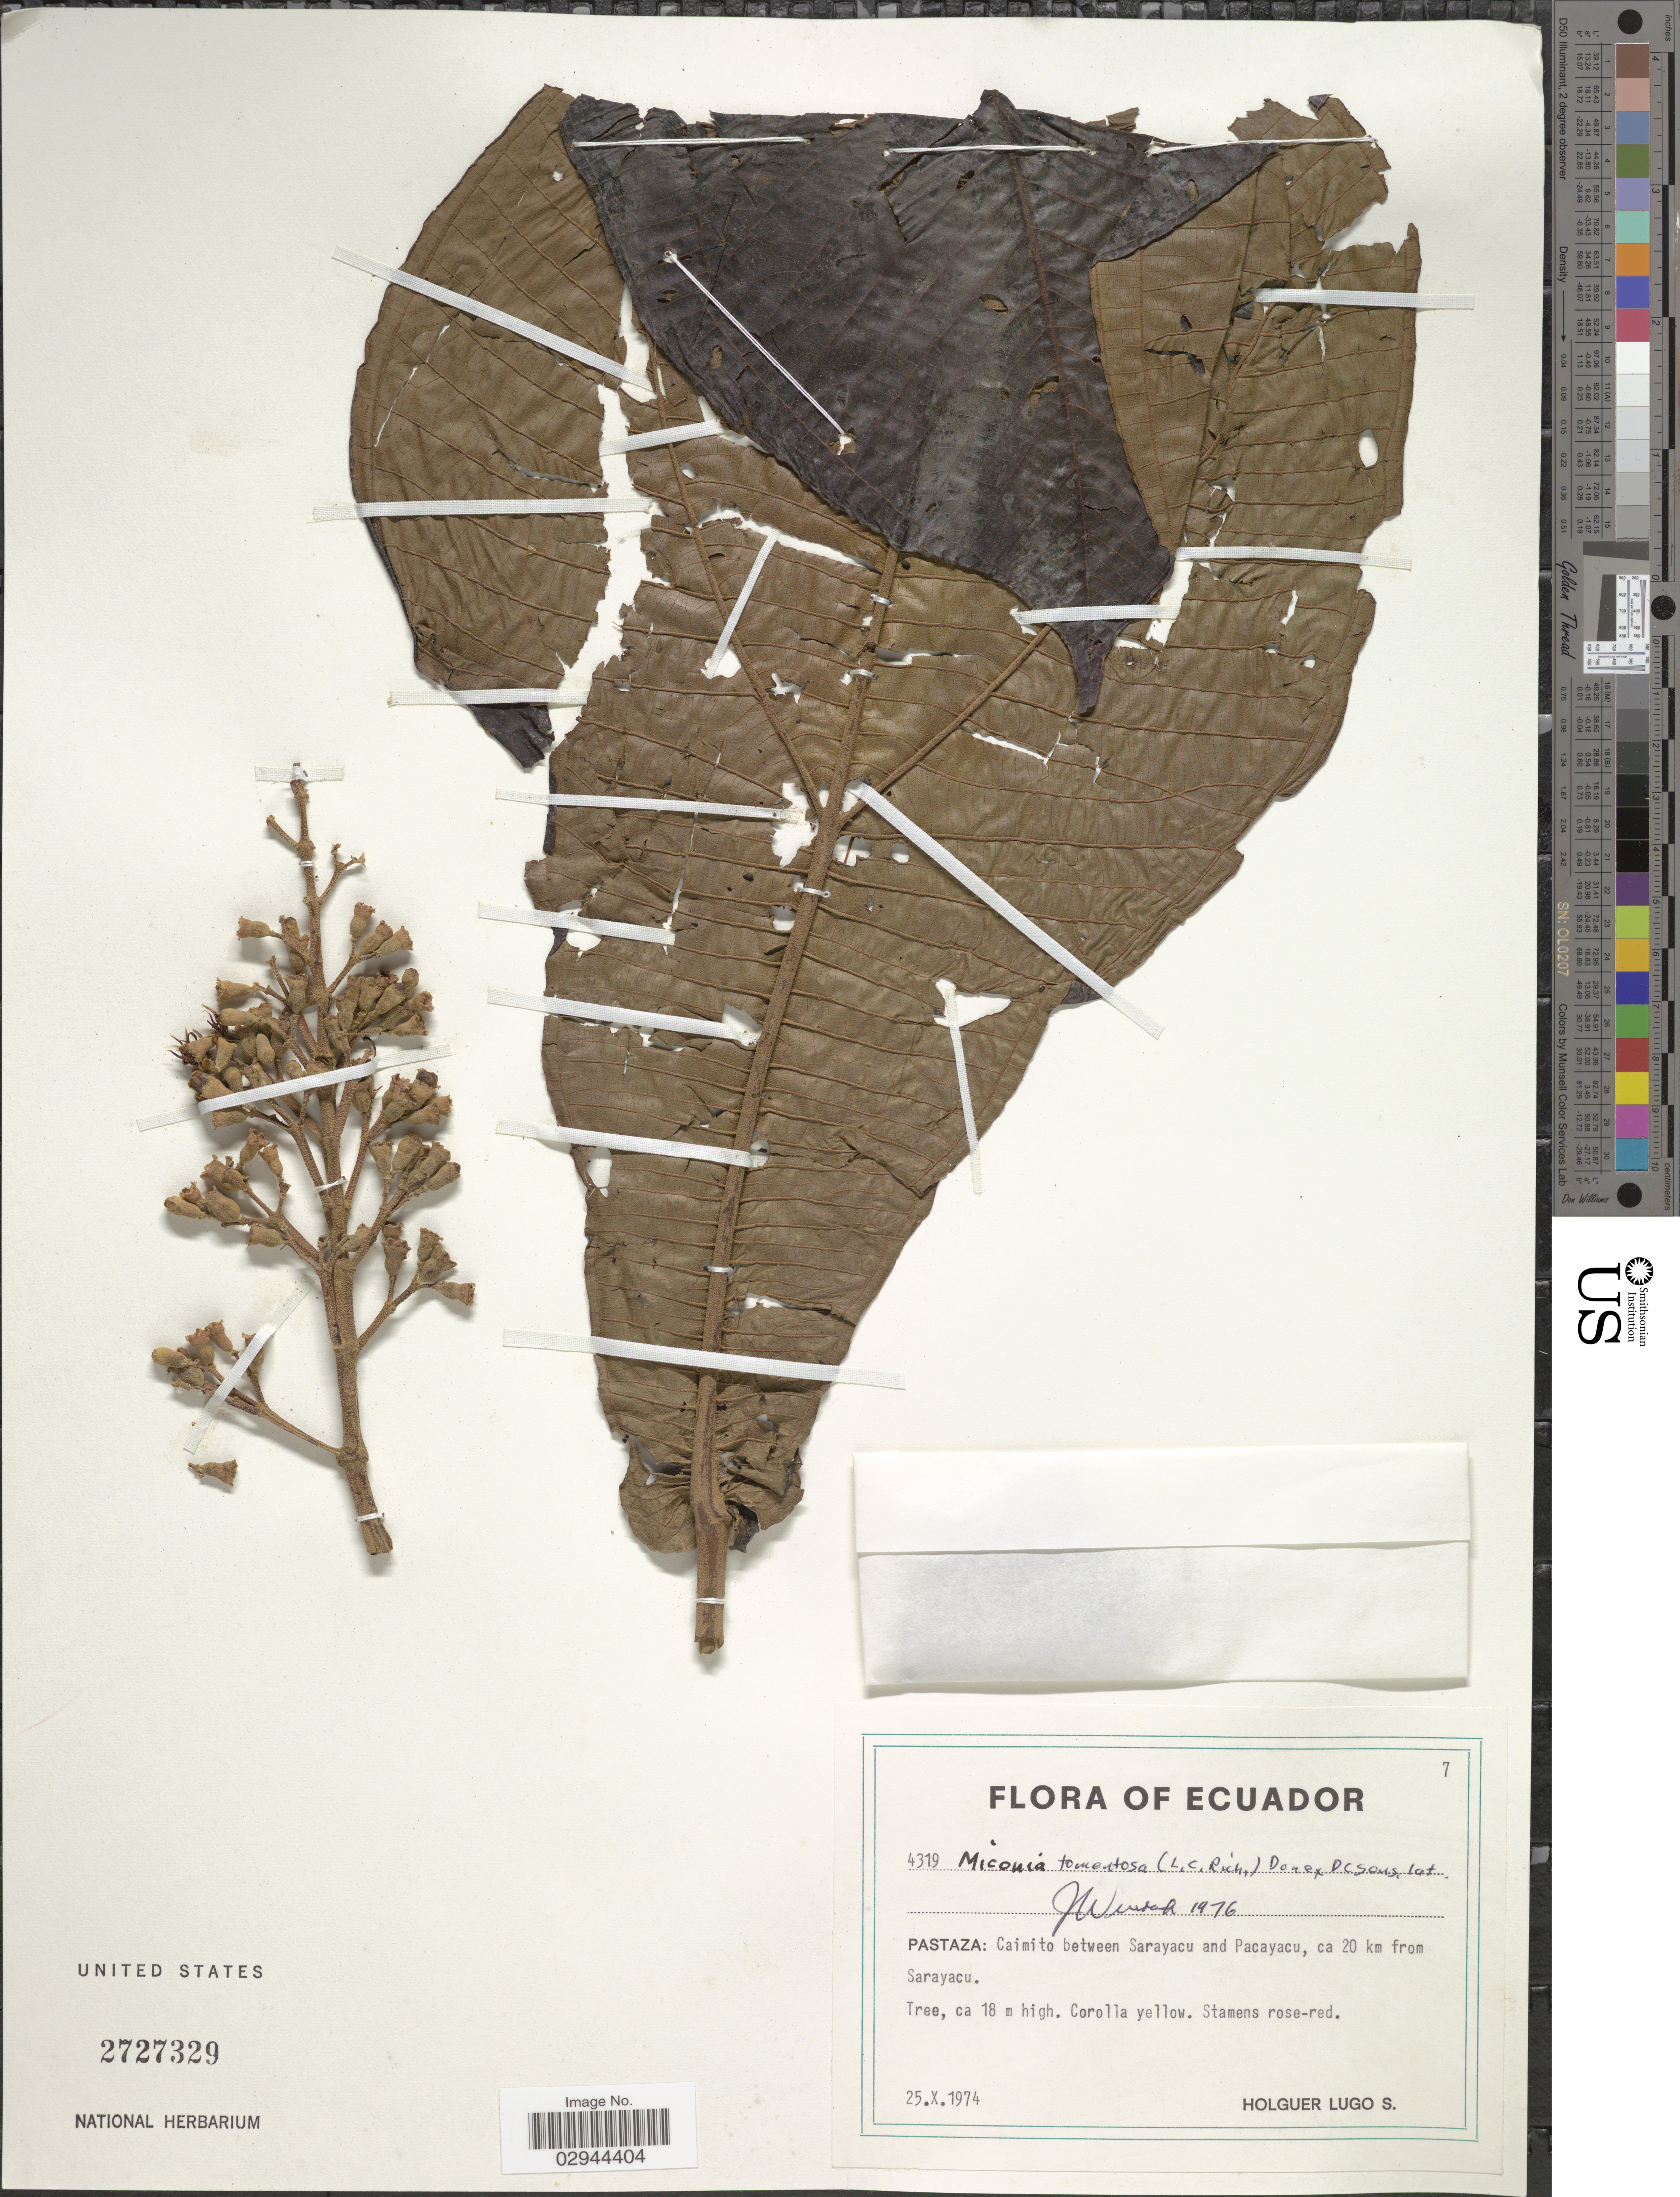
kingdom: Plantae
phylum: Tracheophyta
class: Magnoliopsida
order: Myrtales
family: Melastomataceae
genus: Miconia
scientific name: Miconia tomentosa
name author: (Rich.) D. Don ex DC.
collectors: H. Lugo S.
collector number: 4319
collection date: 1974-10-25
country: Ecuador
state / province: Pastaza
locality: Caimito between Sarayacu and Pacayacu, ca 20 km from Sarayacu.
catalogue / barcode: US 2727329